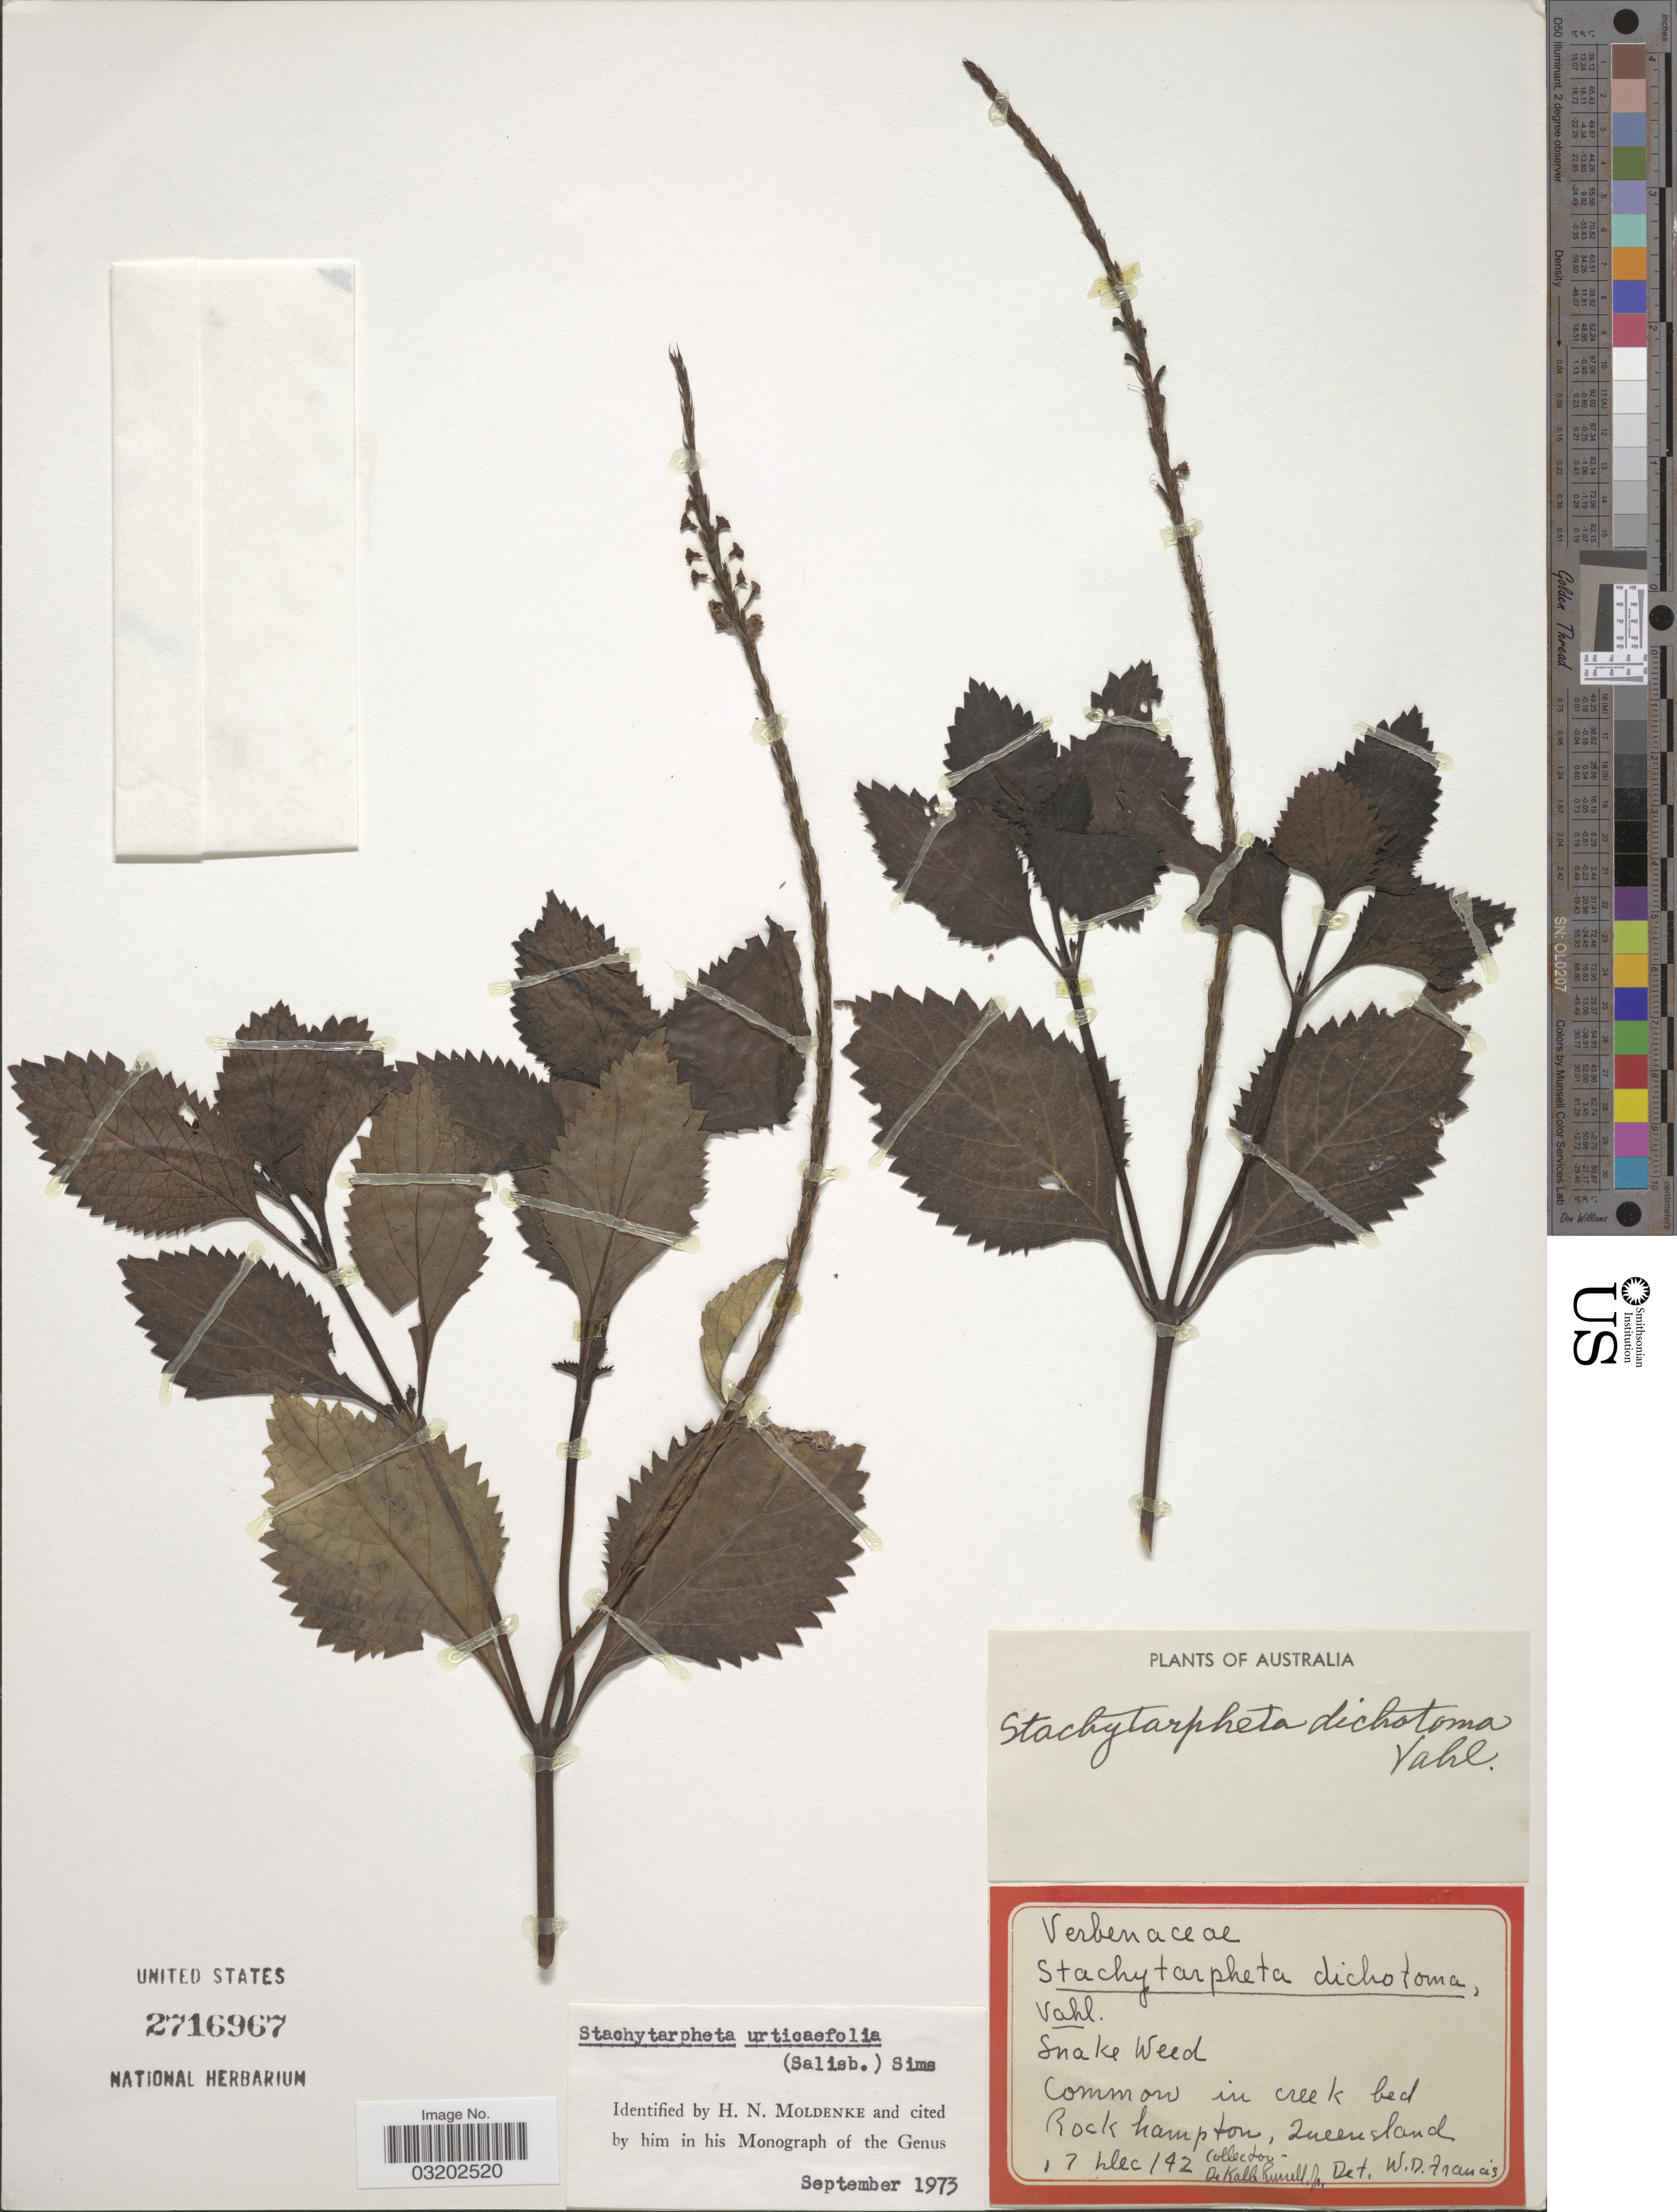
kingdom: Plantae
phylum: Tracheophyta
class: Magnoliopsida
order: Lamiales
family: Verbenaceae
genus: Stachytarpheta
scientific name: Stachytarpheta urticifolia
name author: Sims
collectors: D. K. Russell Jr.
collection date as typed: Transcribed d/m/y: 17/12/42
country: Australia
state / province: Queensland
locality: Rockhampton.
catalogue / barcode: US 2716967